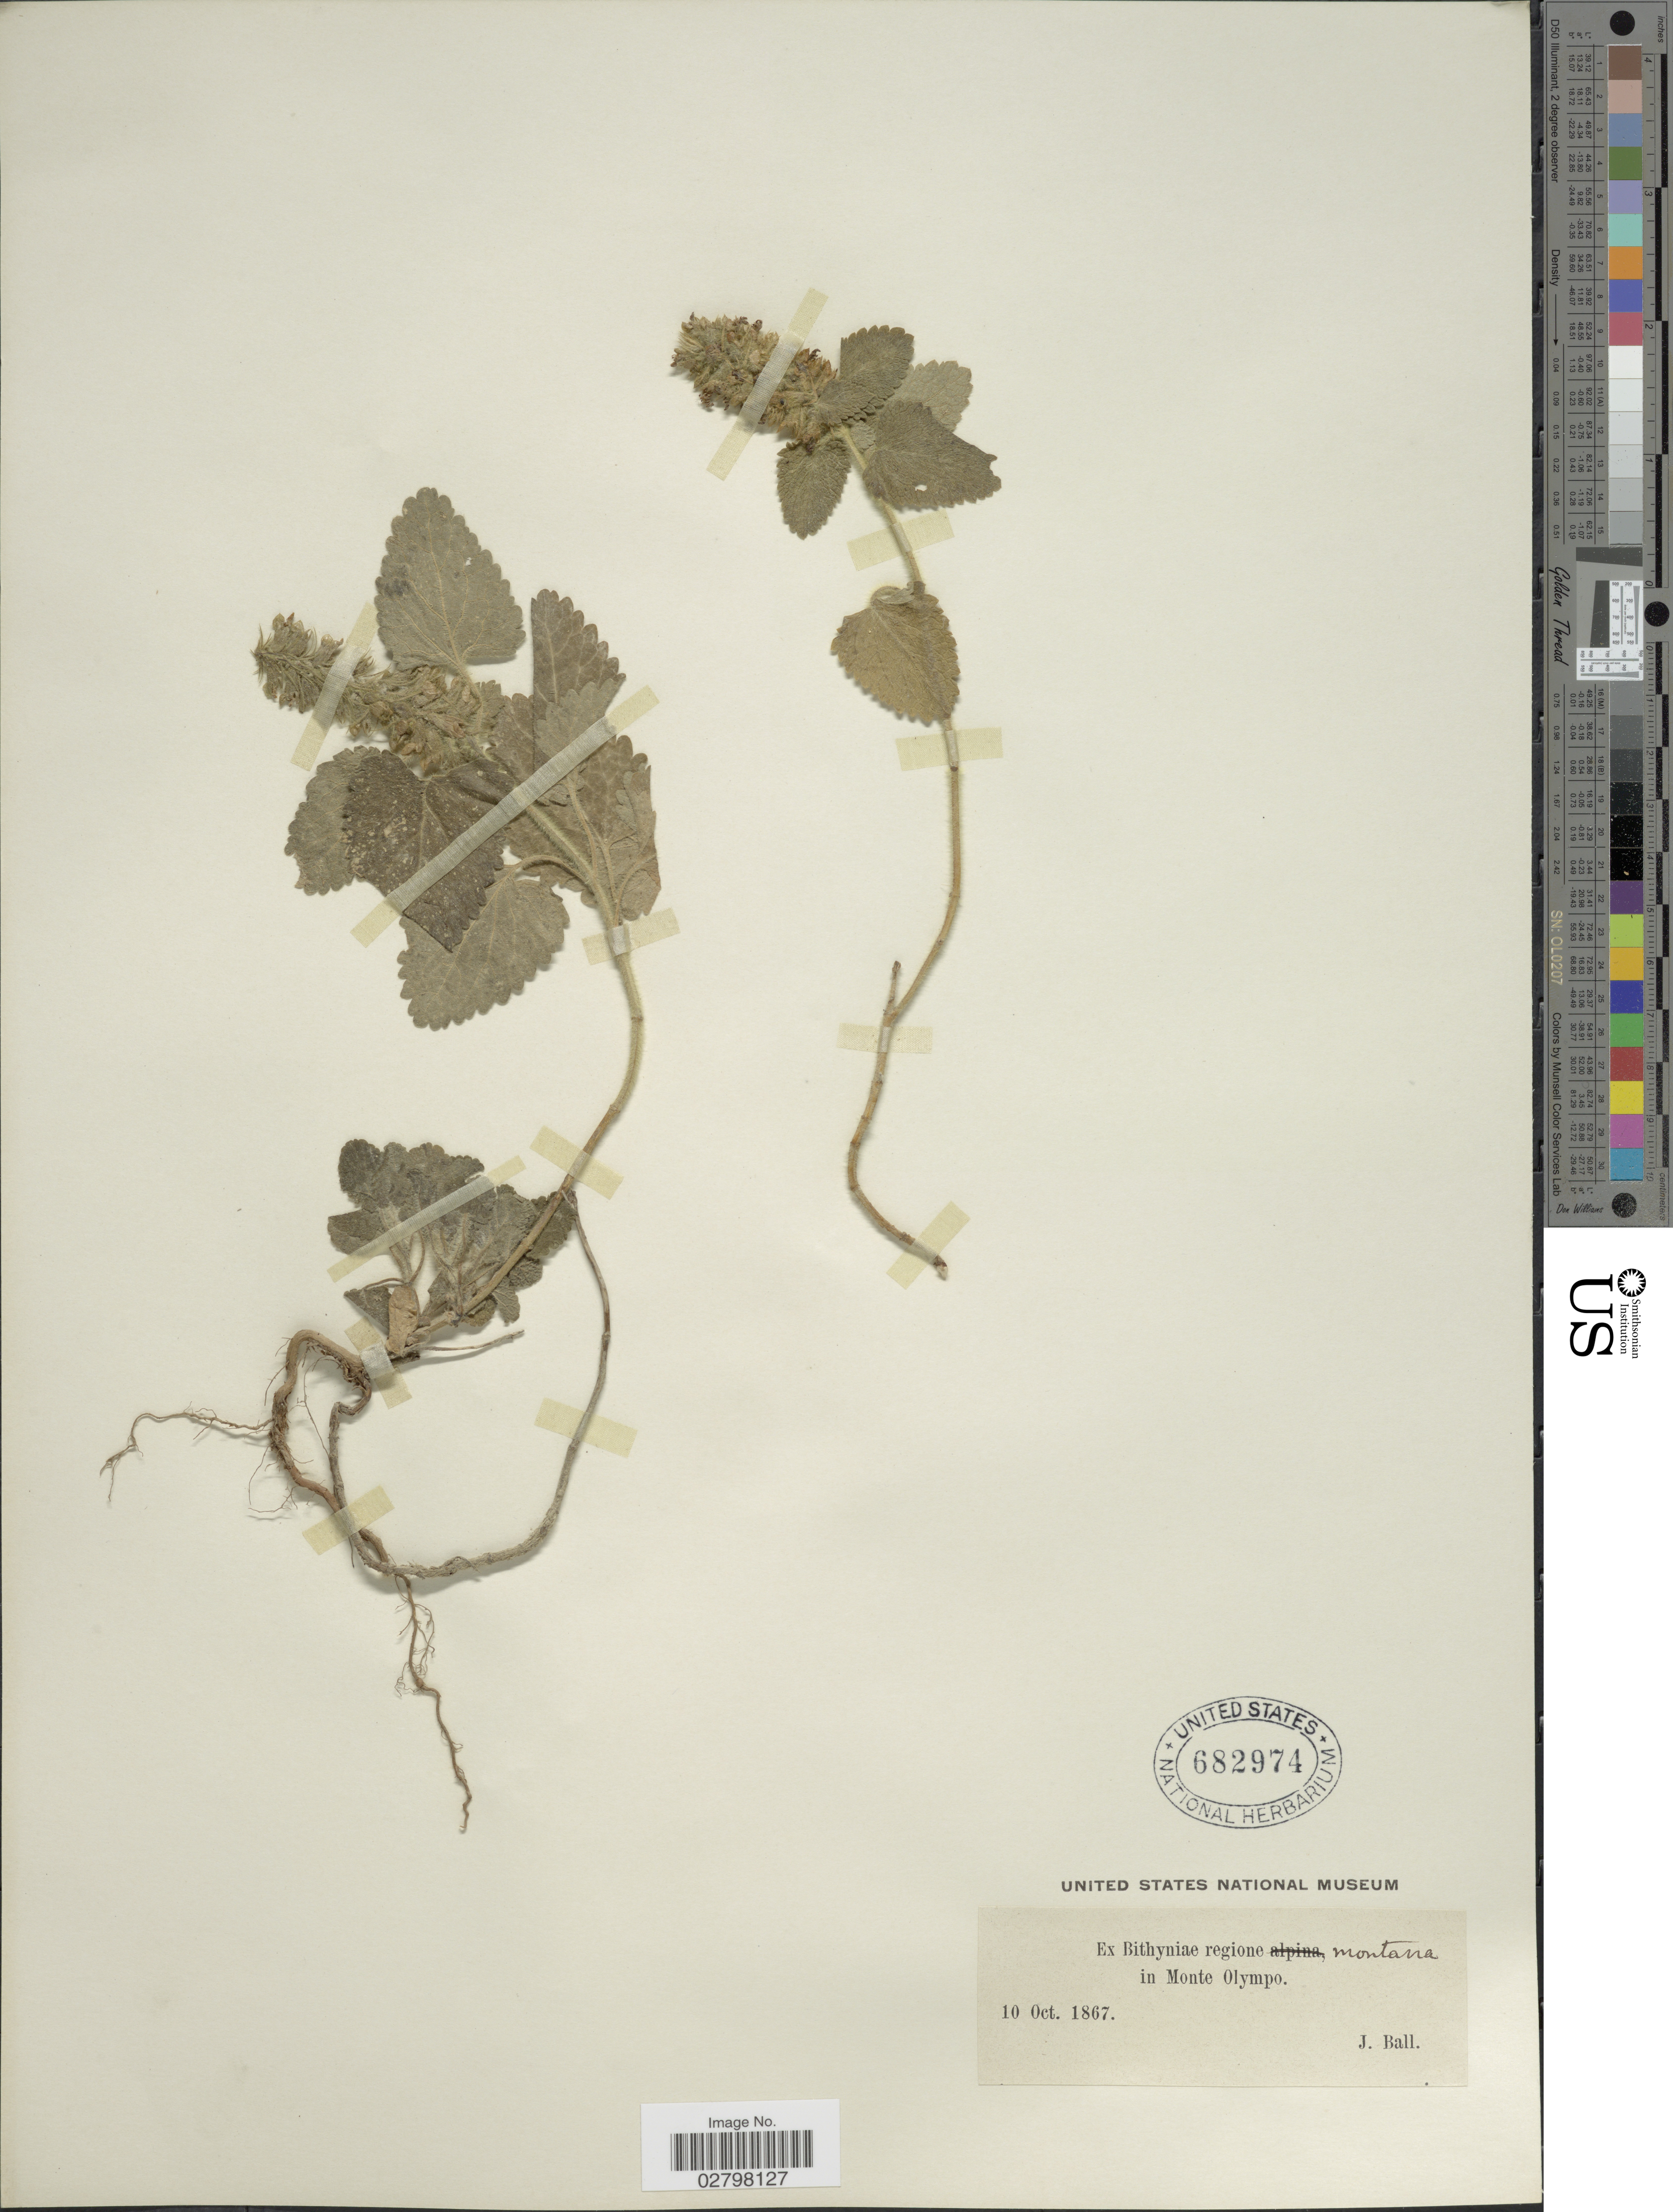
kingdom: Plantae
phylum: Tracheophyta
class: Magnoliopsida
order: Lamiales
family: Lamiaceae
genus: Stachys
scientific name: Stachys sp.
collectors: J. Ball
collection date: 1867-10-10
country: Greece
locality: Ex Bithyniae regione montana in Monte Olympo.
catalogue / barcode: US 682974